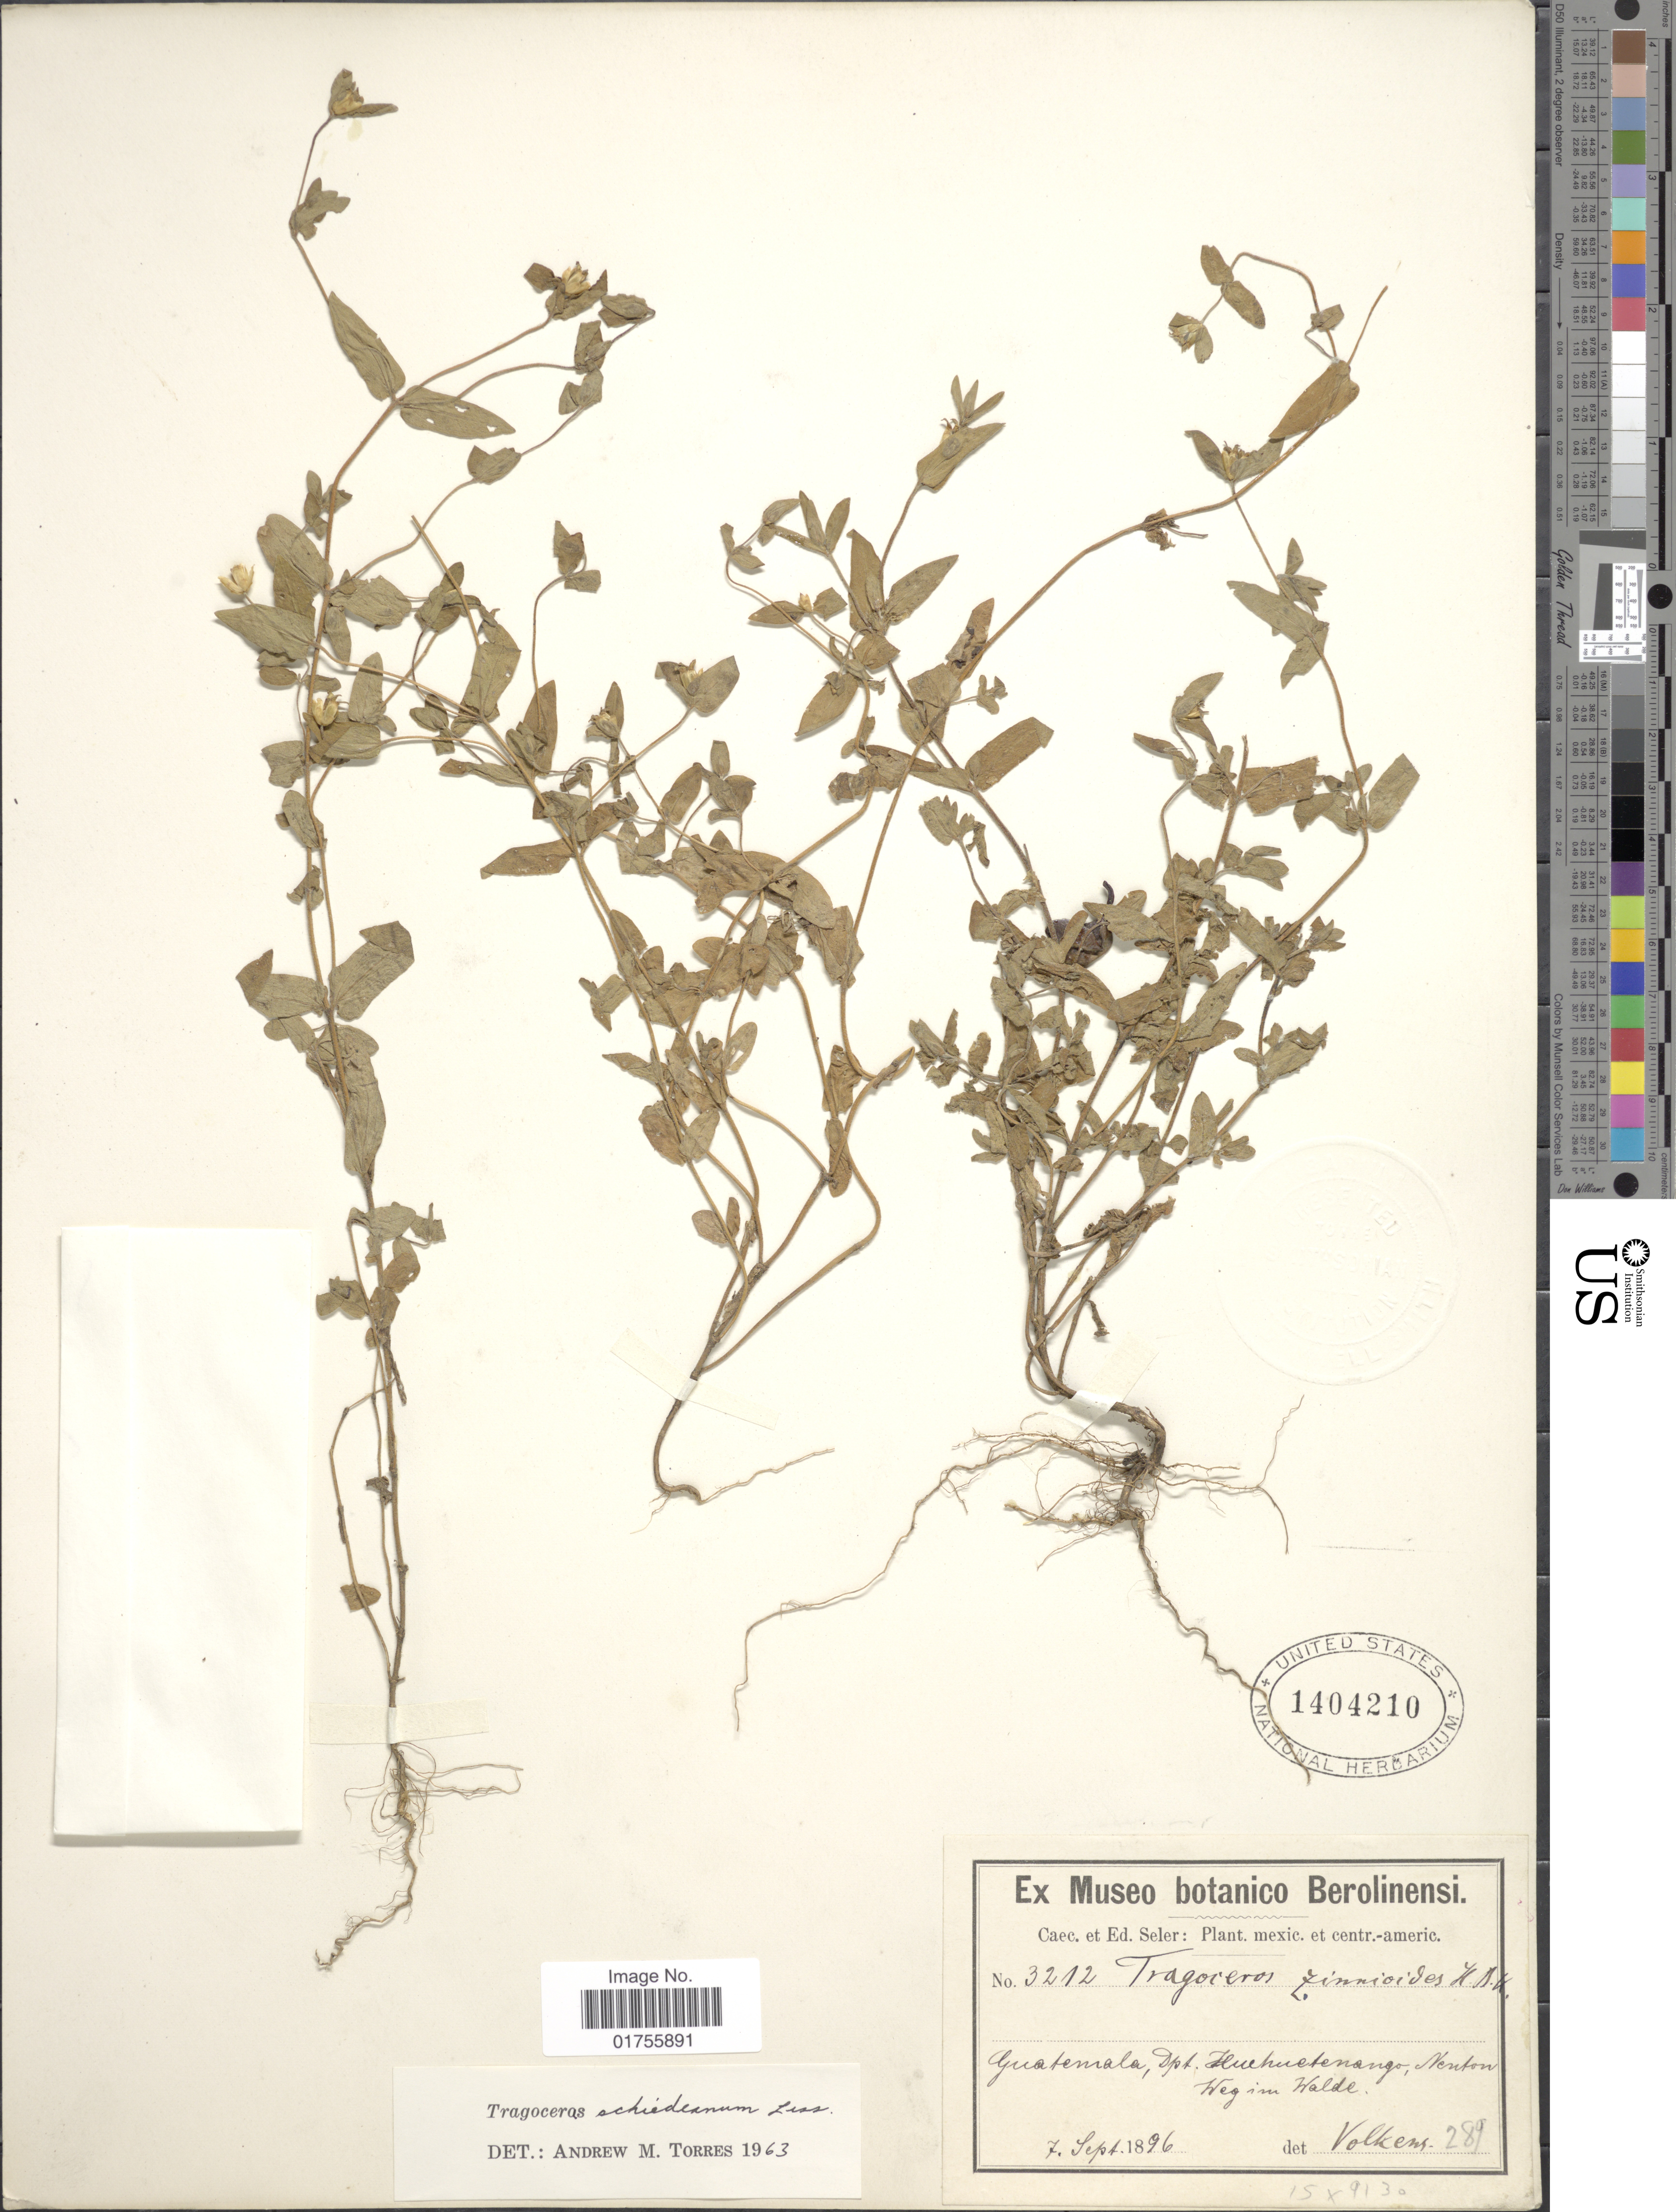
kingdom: Plantae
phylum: Tracheophyta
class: Magnoliopsida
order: Asterales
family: Asteraceae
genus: Tragoceros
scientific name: Tragoceros schiedeanum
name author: Less.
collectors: ex Caec. et Ed Seler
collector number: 3212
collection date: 1896-09-07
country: Guatemala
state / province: Huehuetenango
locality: Guatemala, Huehuetenango, Nenton;, Weg im Wale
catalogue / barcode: US 1404210